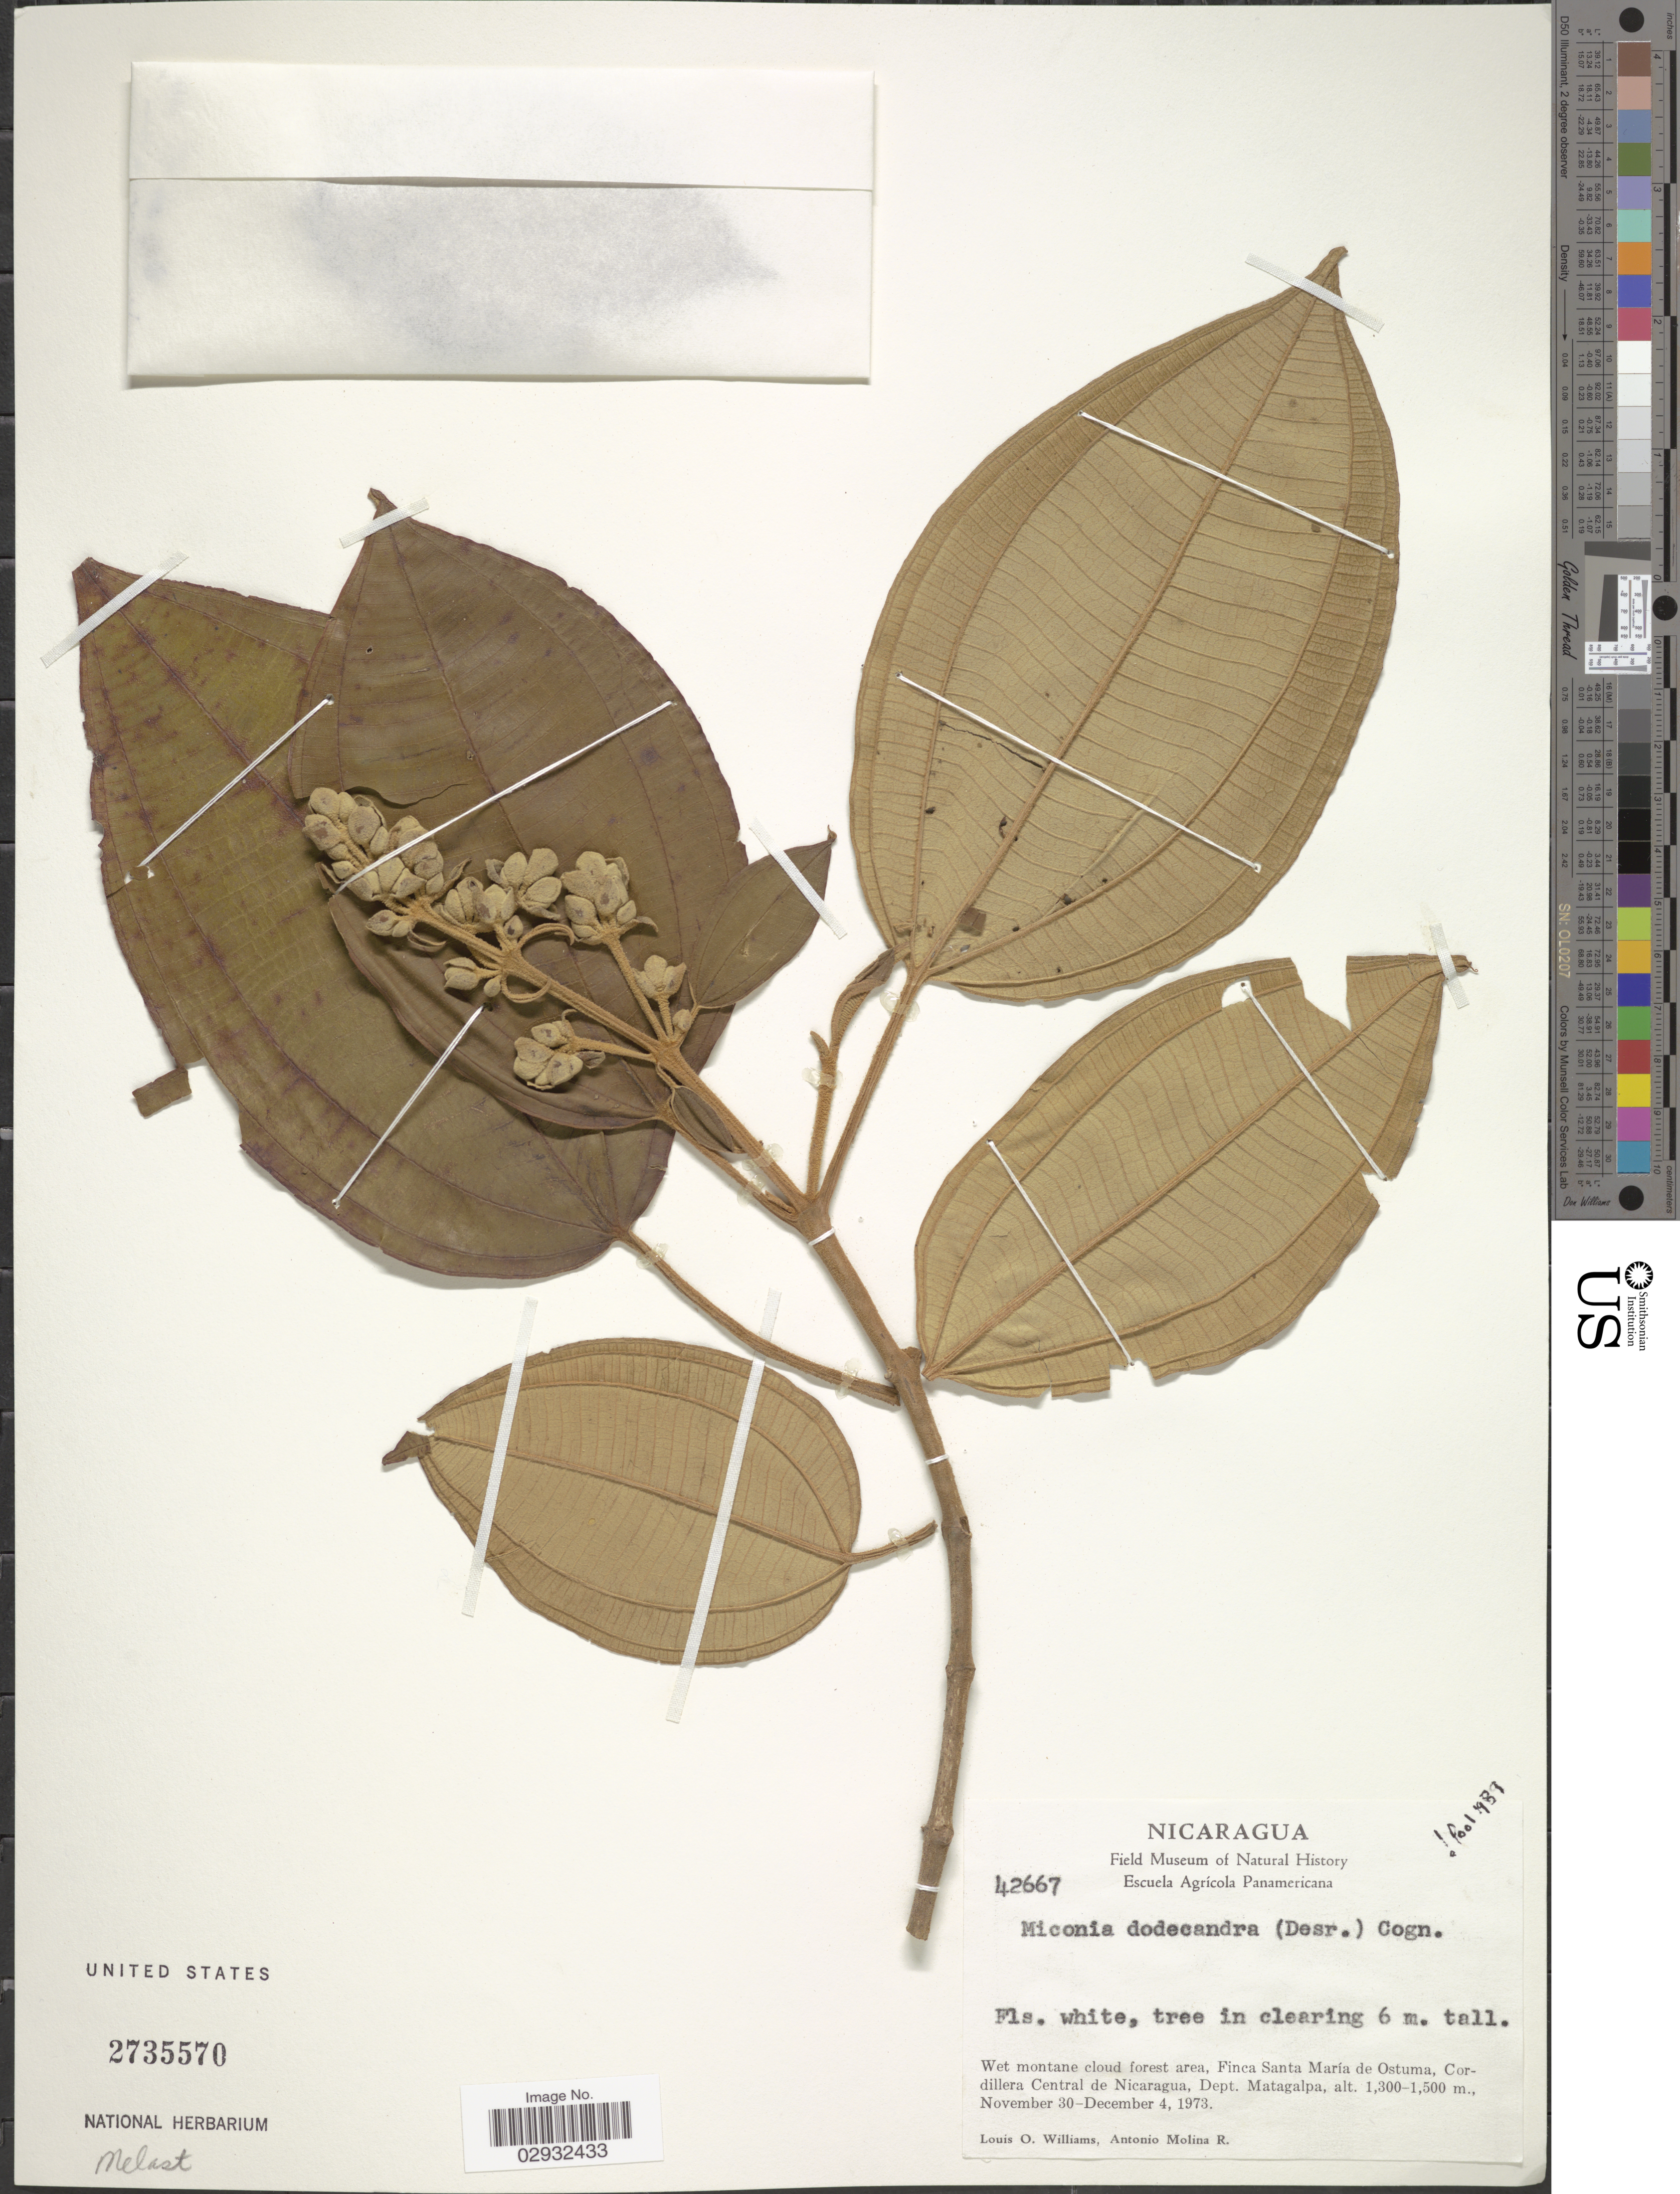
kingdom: Plantae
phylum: Tracheophyta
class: Magnoliopsida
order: Myrtales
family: Melastomataceae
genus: Miconia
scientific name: Miconia dodecandra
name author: Cogn.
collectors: L. O. Williams & A. Molina R.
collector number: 42667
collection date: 1973-11-30/1973-12-04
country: Nicaragua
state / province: Matagalpa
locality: Wet montane cloud forest area, Finca Santa María de Ostuma, Cordillera Central de Nicaragua, Dept. Matagalpa.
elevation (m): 1300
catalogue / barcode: US 2735570